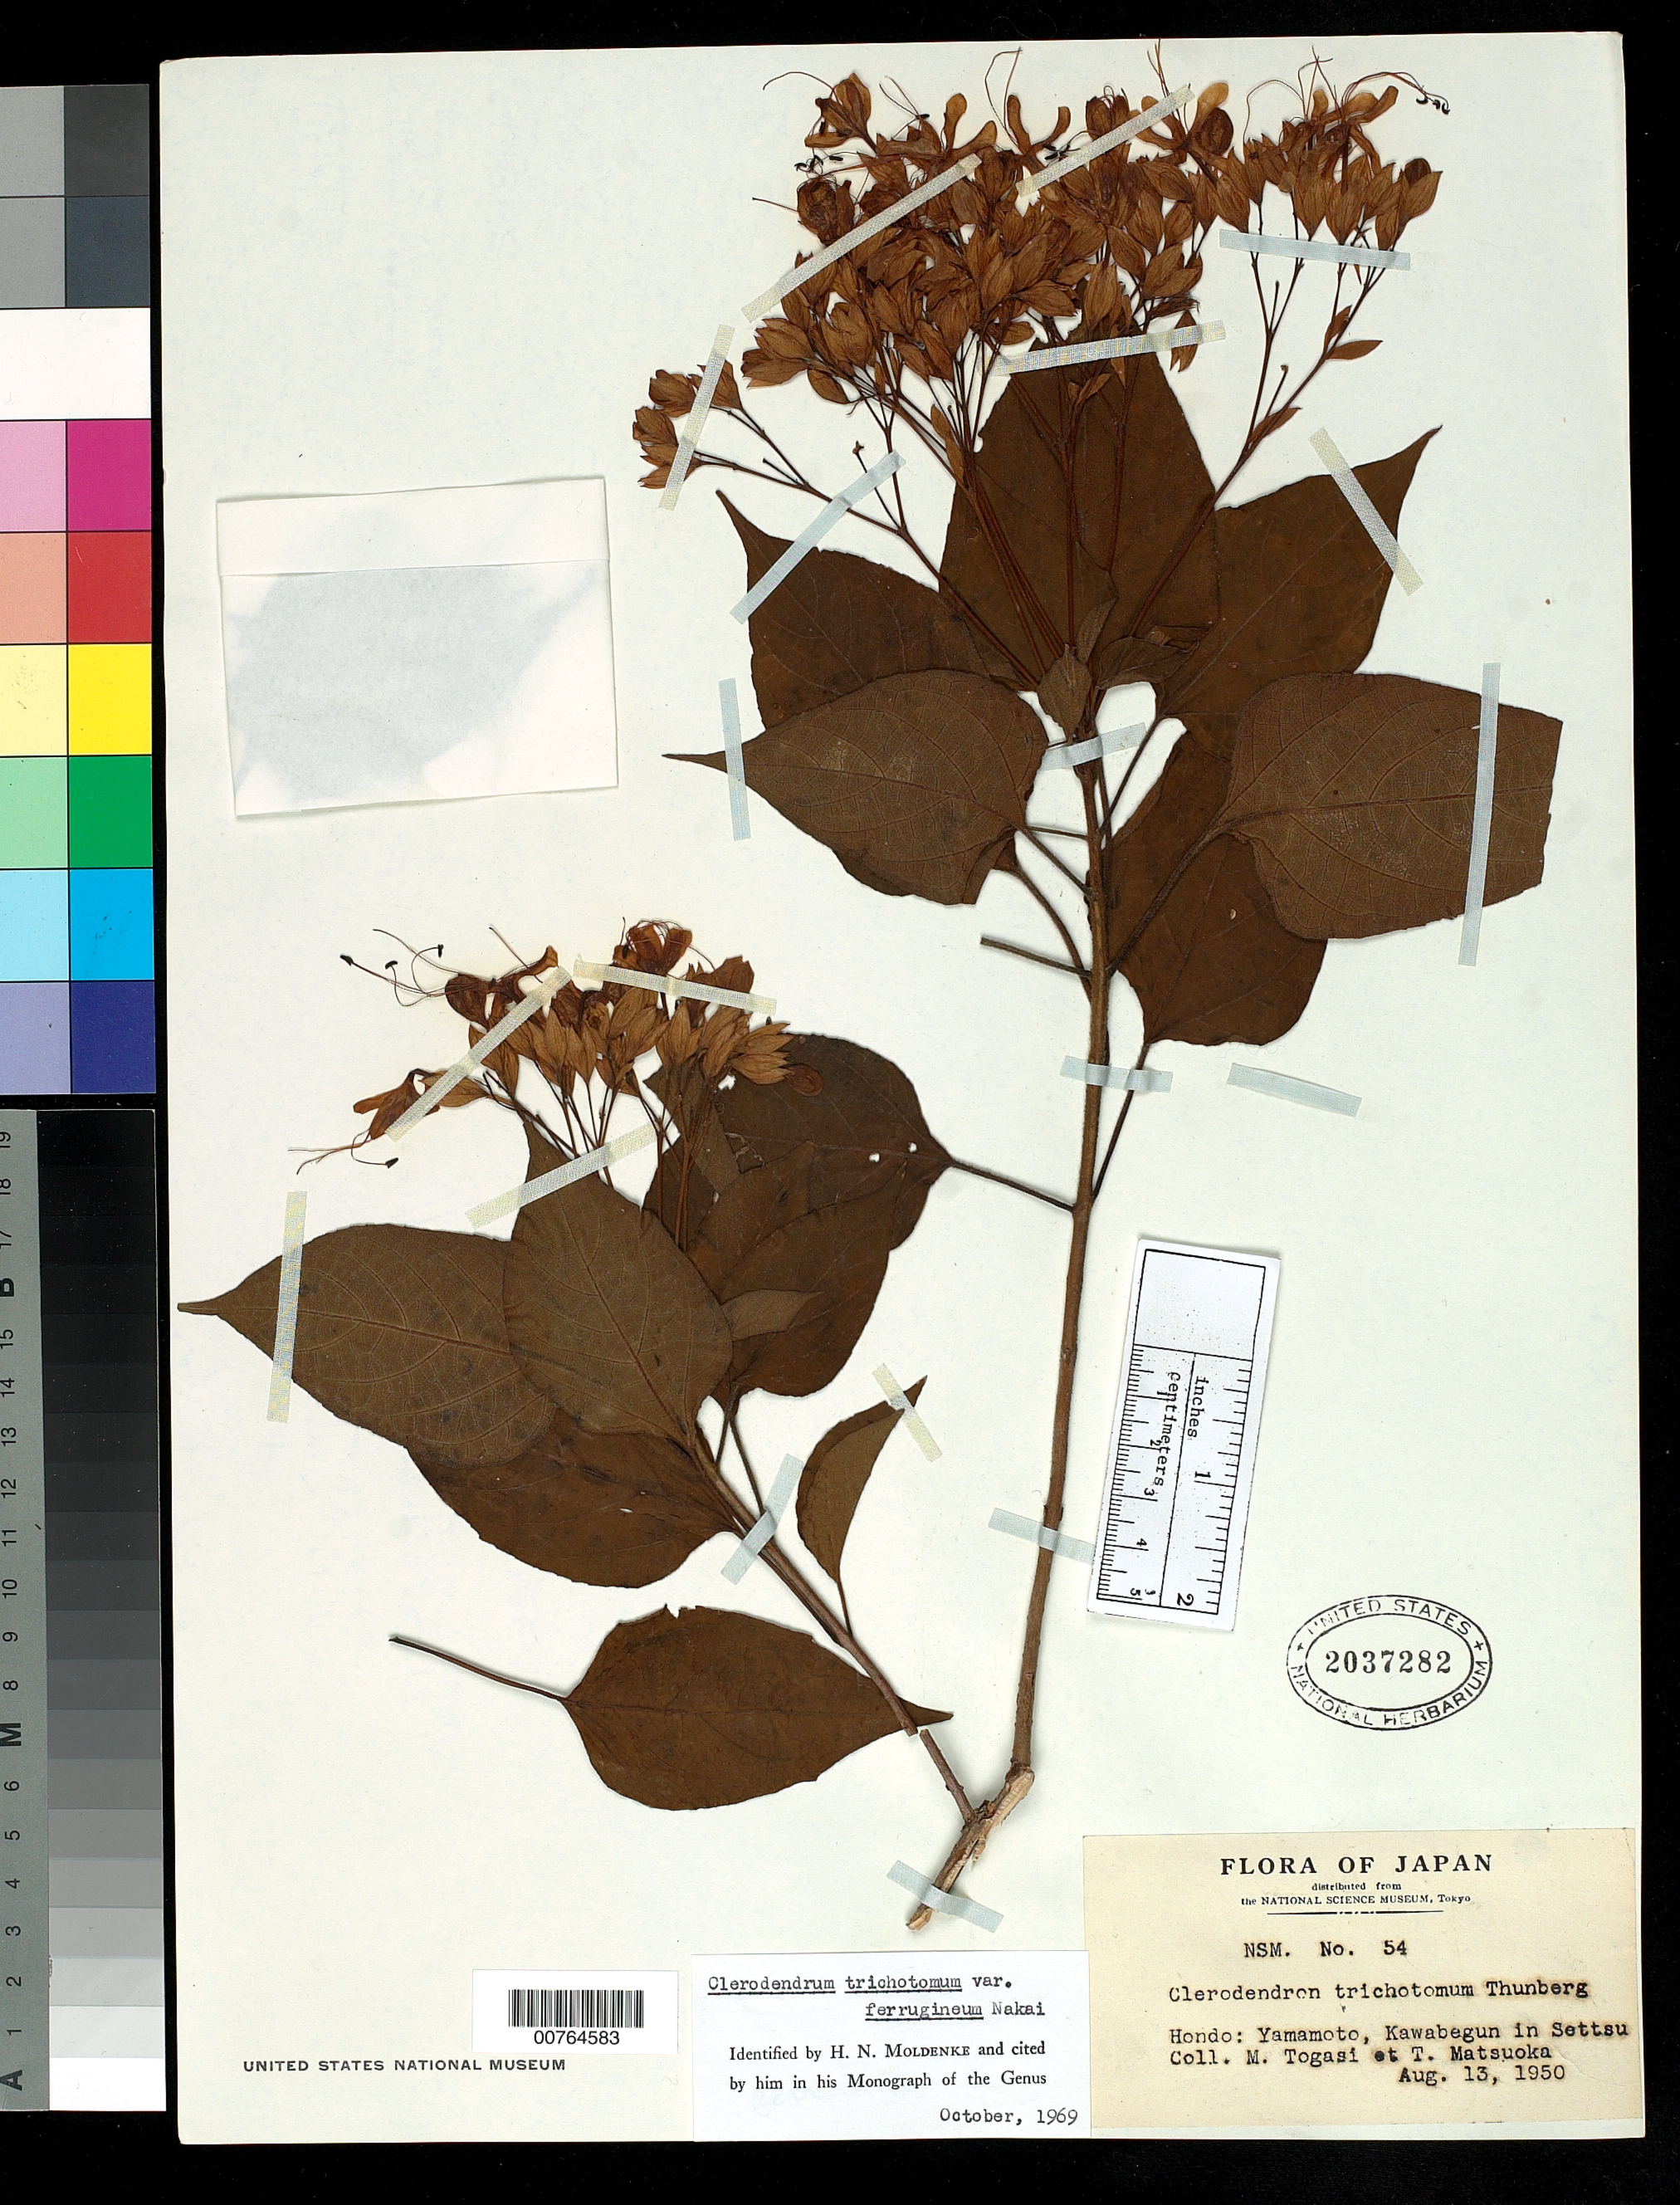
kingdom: Plantae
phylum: Tracheophyta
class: Magnoliopsida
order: Lamiales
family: Lamiaceae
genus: Clerodendrum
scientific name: Clerodendrum trichotomum var. ferrugineum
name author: Nakai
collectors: M. Togasi & T. Matsuoka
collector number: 54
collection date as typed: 13 Aug 1950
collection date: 1950-08-13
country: Japan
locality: Hondo, Yamamoto, Kawabegun in Settsu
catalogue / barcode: US 2037282